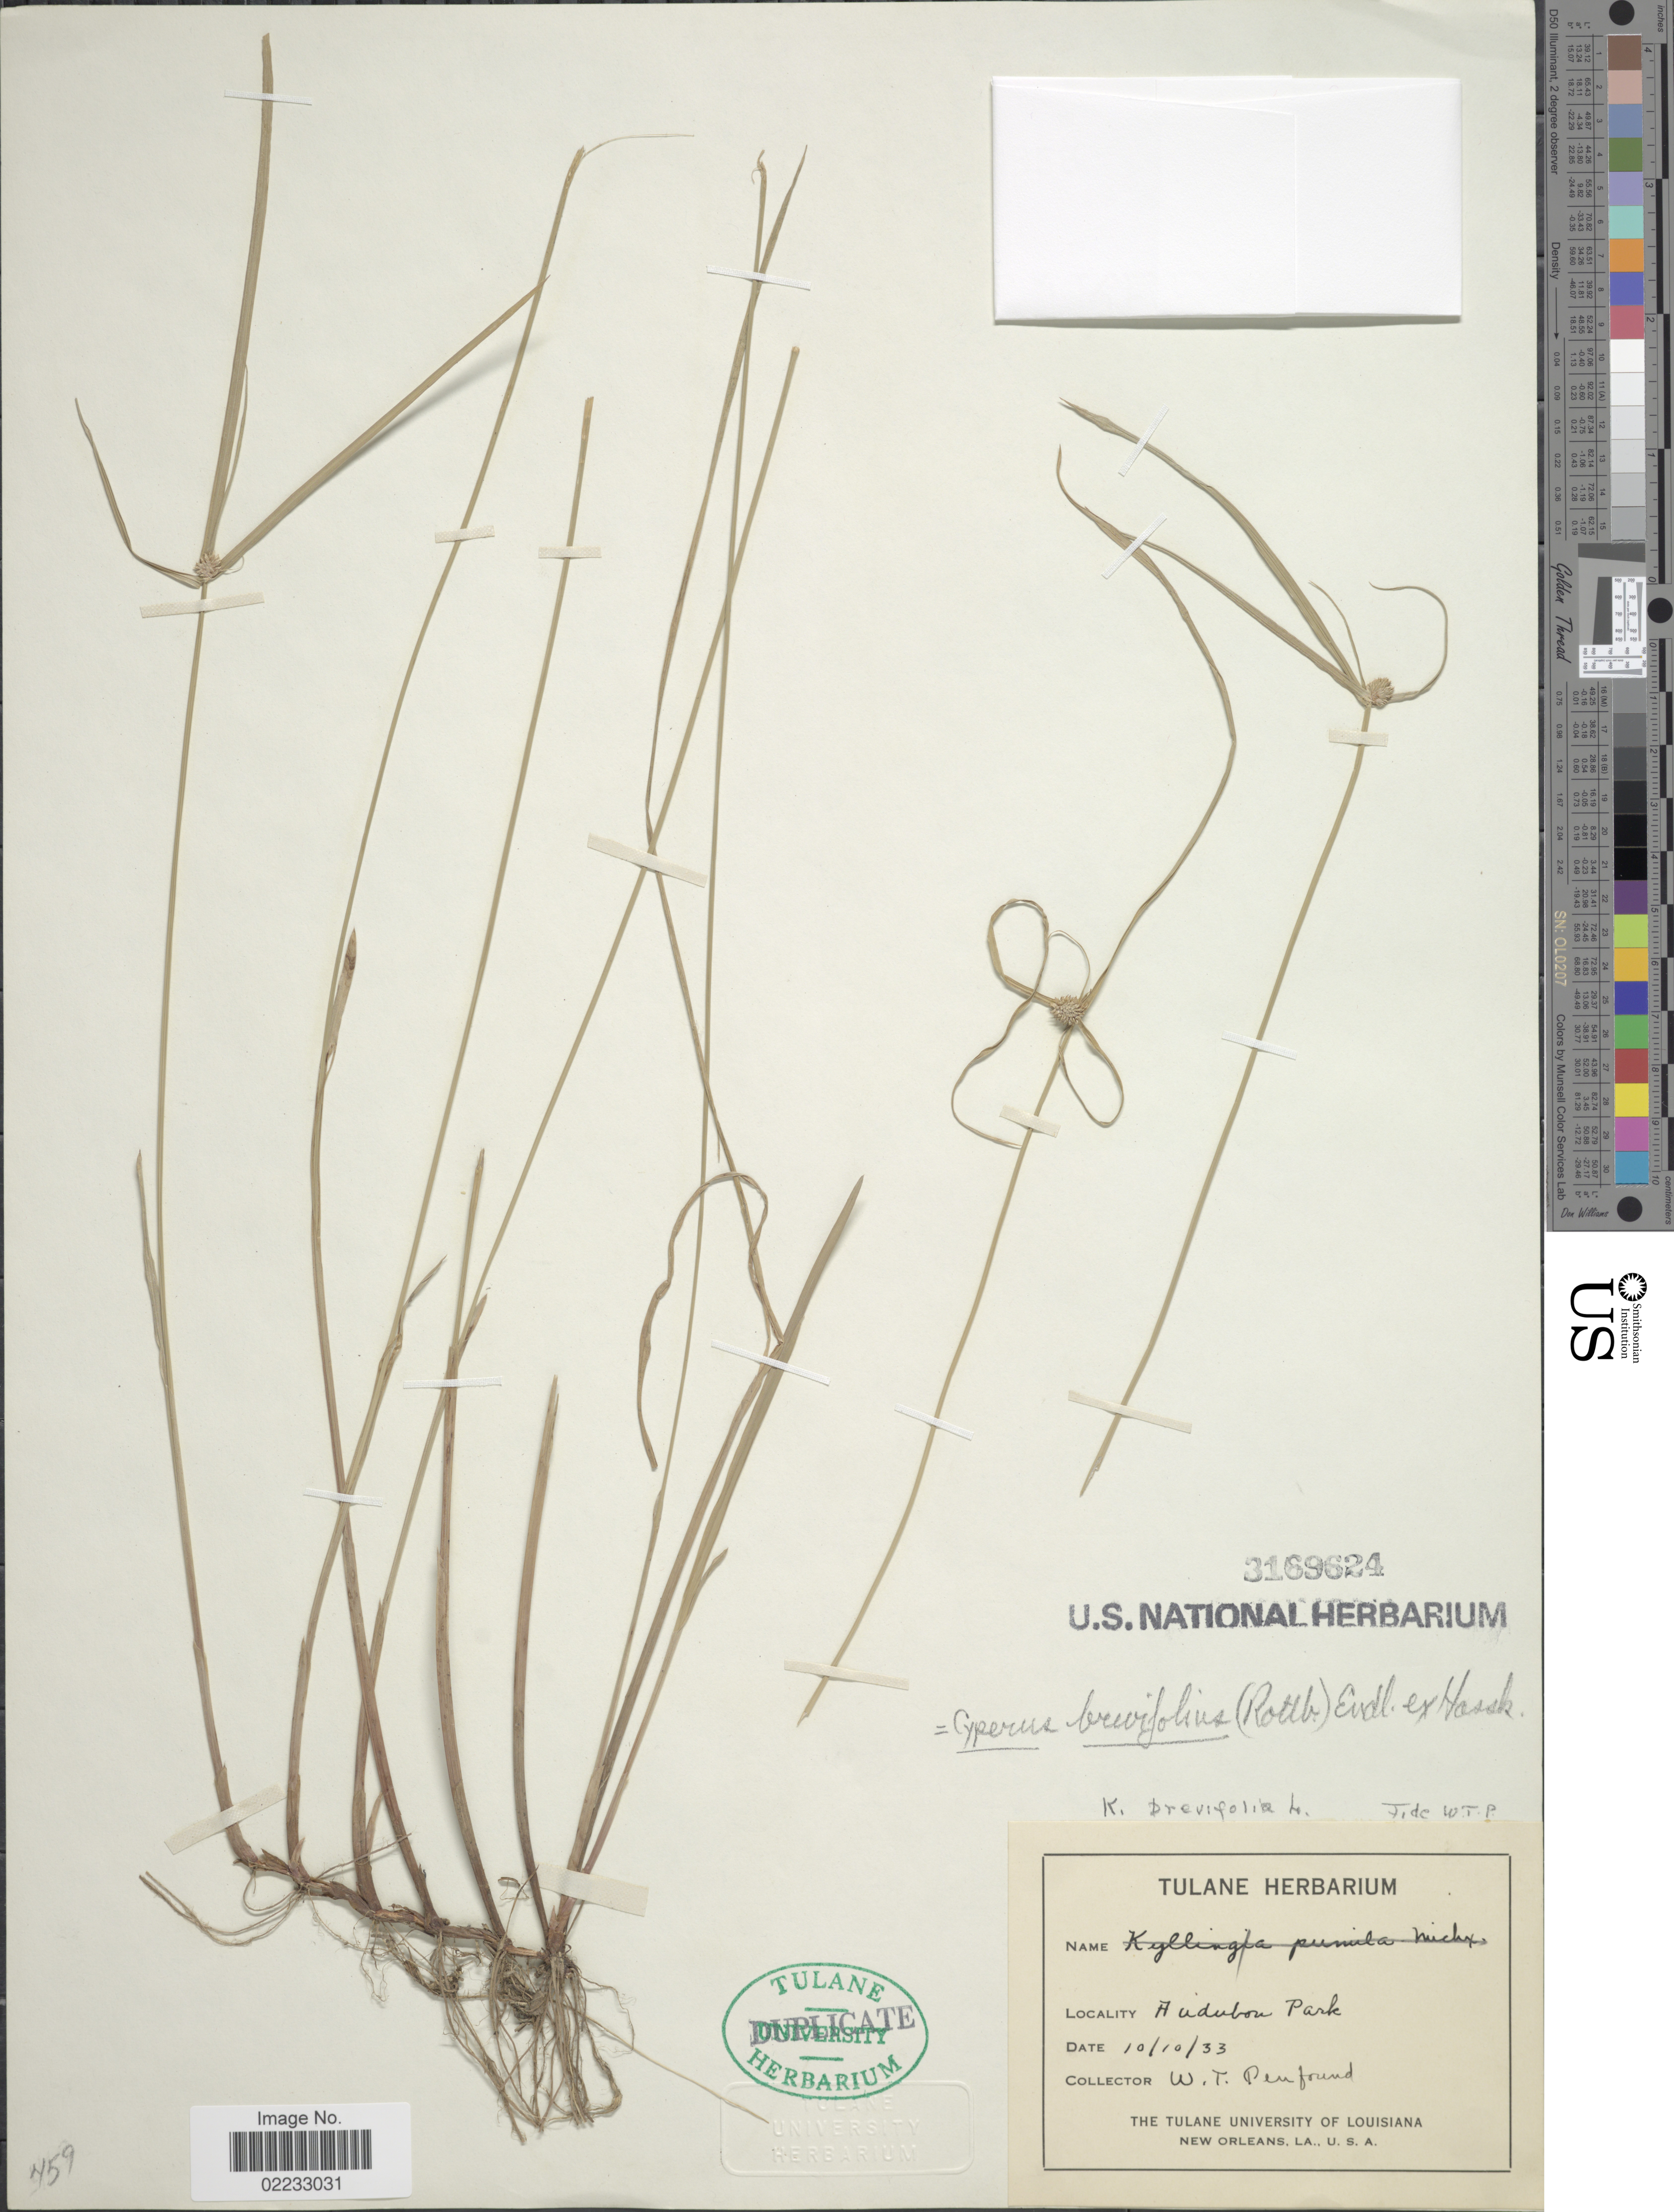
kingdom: Plantae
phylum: Tracheophyta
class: Liliopsida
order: Poales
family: Cyperaceae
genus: Cyperus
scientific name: Cyperus brevifolius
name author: (Rottb.) Hassk.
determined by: Strong, M. T., (US), Smithsonian Institution - National Museum of Natural History (UNITED STATES)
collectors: W. Penfound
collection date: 1933-10-10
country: United States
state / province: Louisiana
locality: Audubon Park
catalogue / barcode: US 3169624